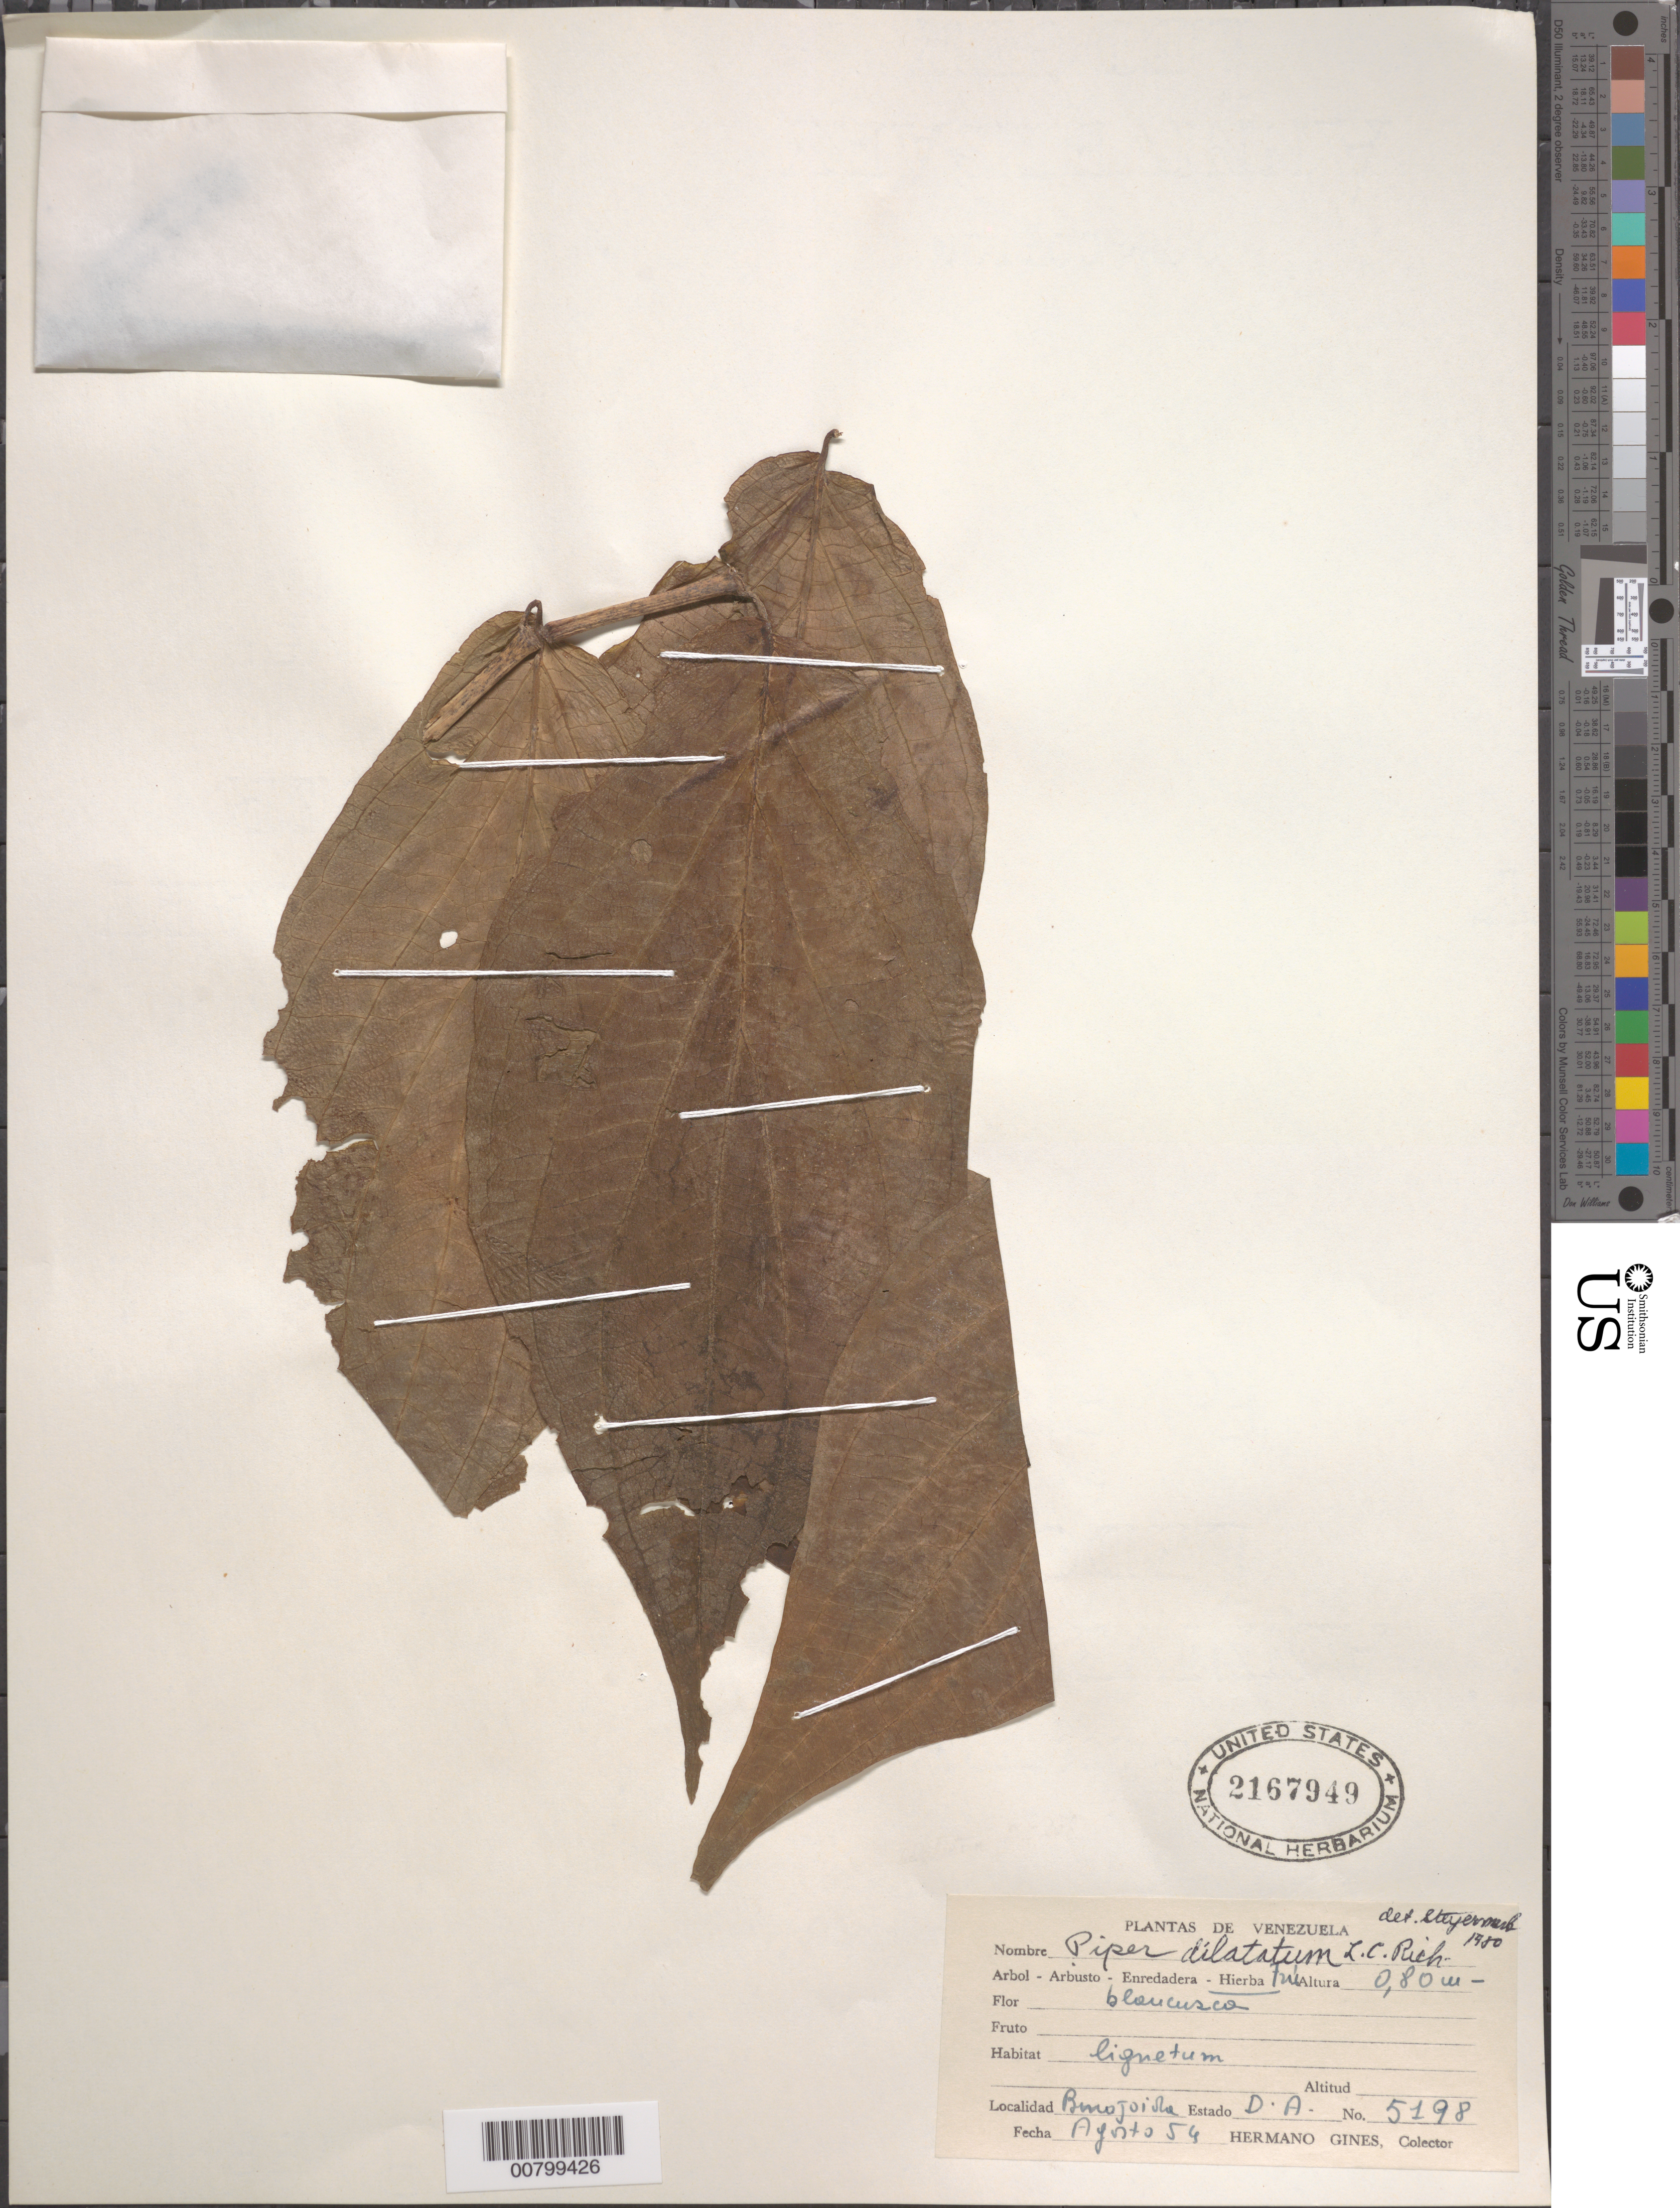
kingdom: Plantae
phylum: Tracheophyta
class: Magnoliopsida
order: Piperales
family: Piperaceae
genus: Piper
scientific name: Piper dilatatum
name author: Rich.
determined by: Steyermark, Julian A., (VEN)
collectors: H. Gines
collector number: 5198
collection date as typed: Aug-54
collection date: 1954-08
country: Venezuela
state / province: Delta Amacuro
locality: Isla Burojoida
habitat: Lignetum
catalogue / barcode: US 2167949